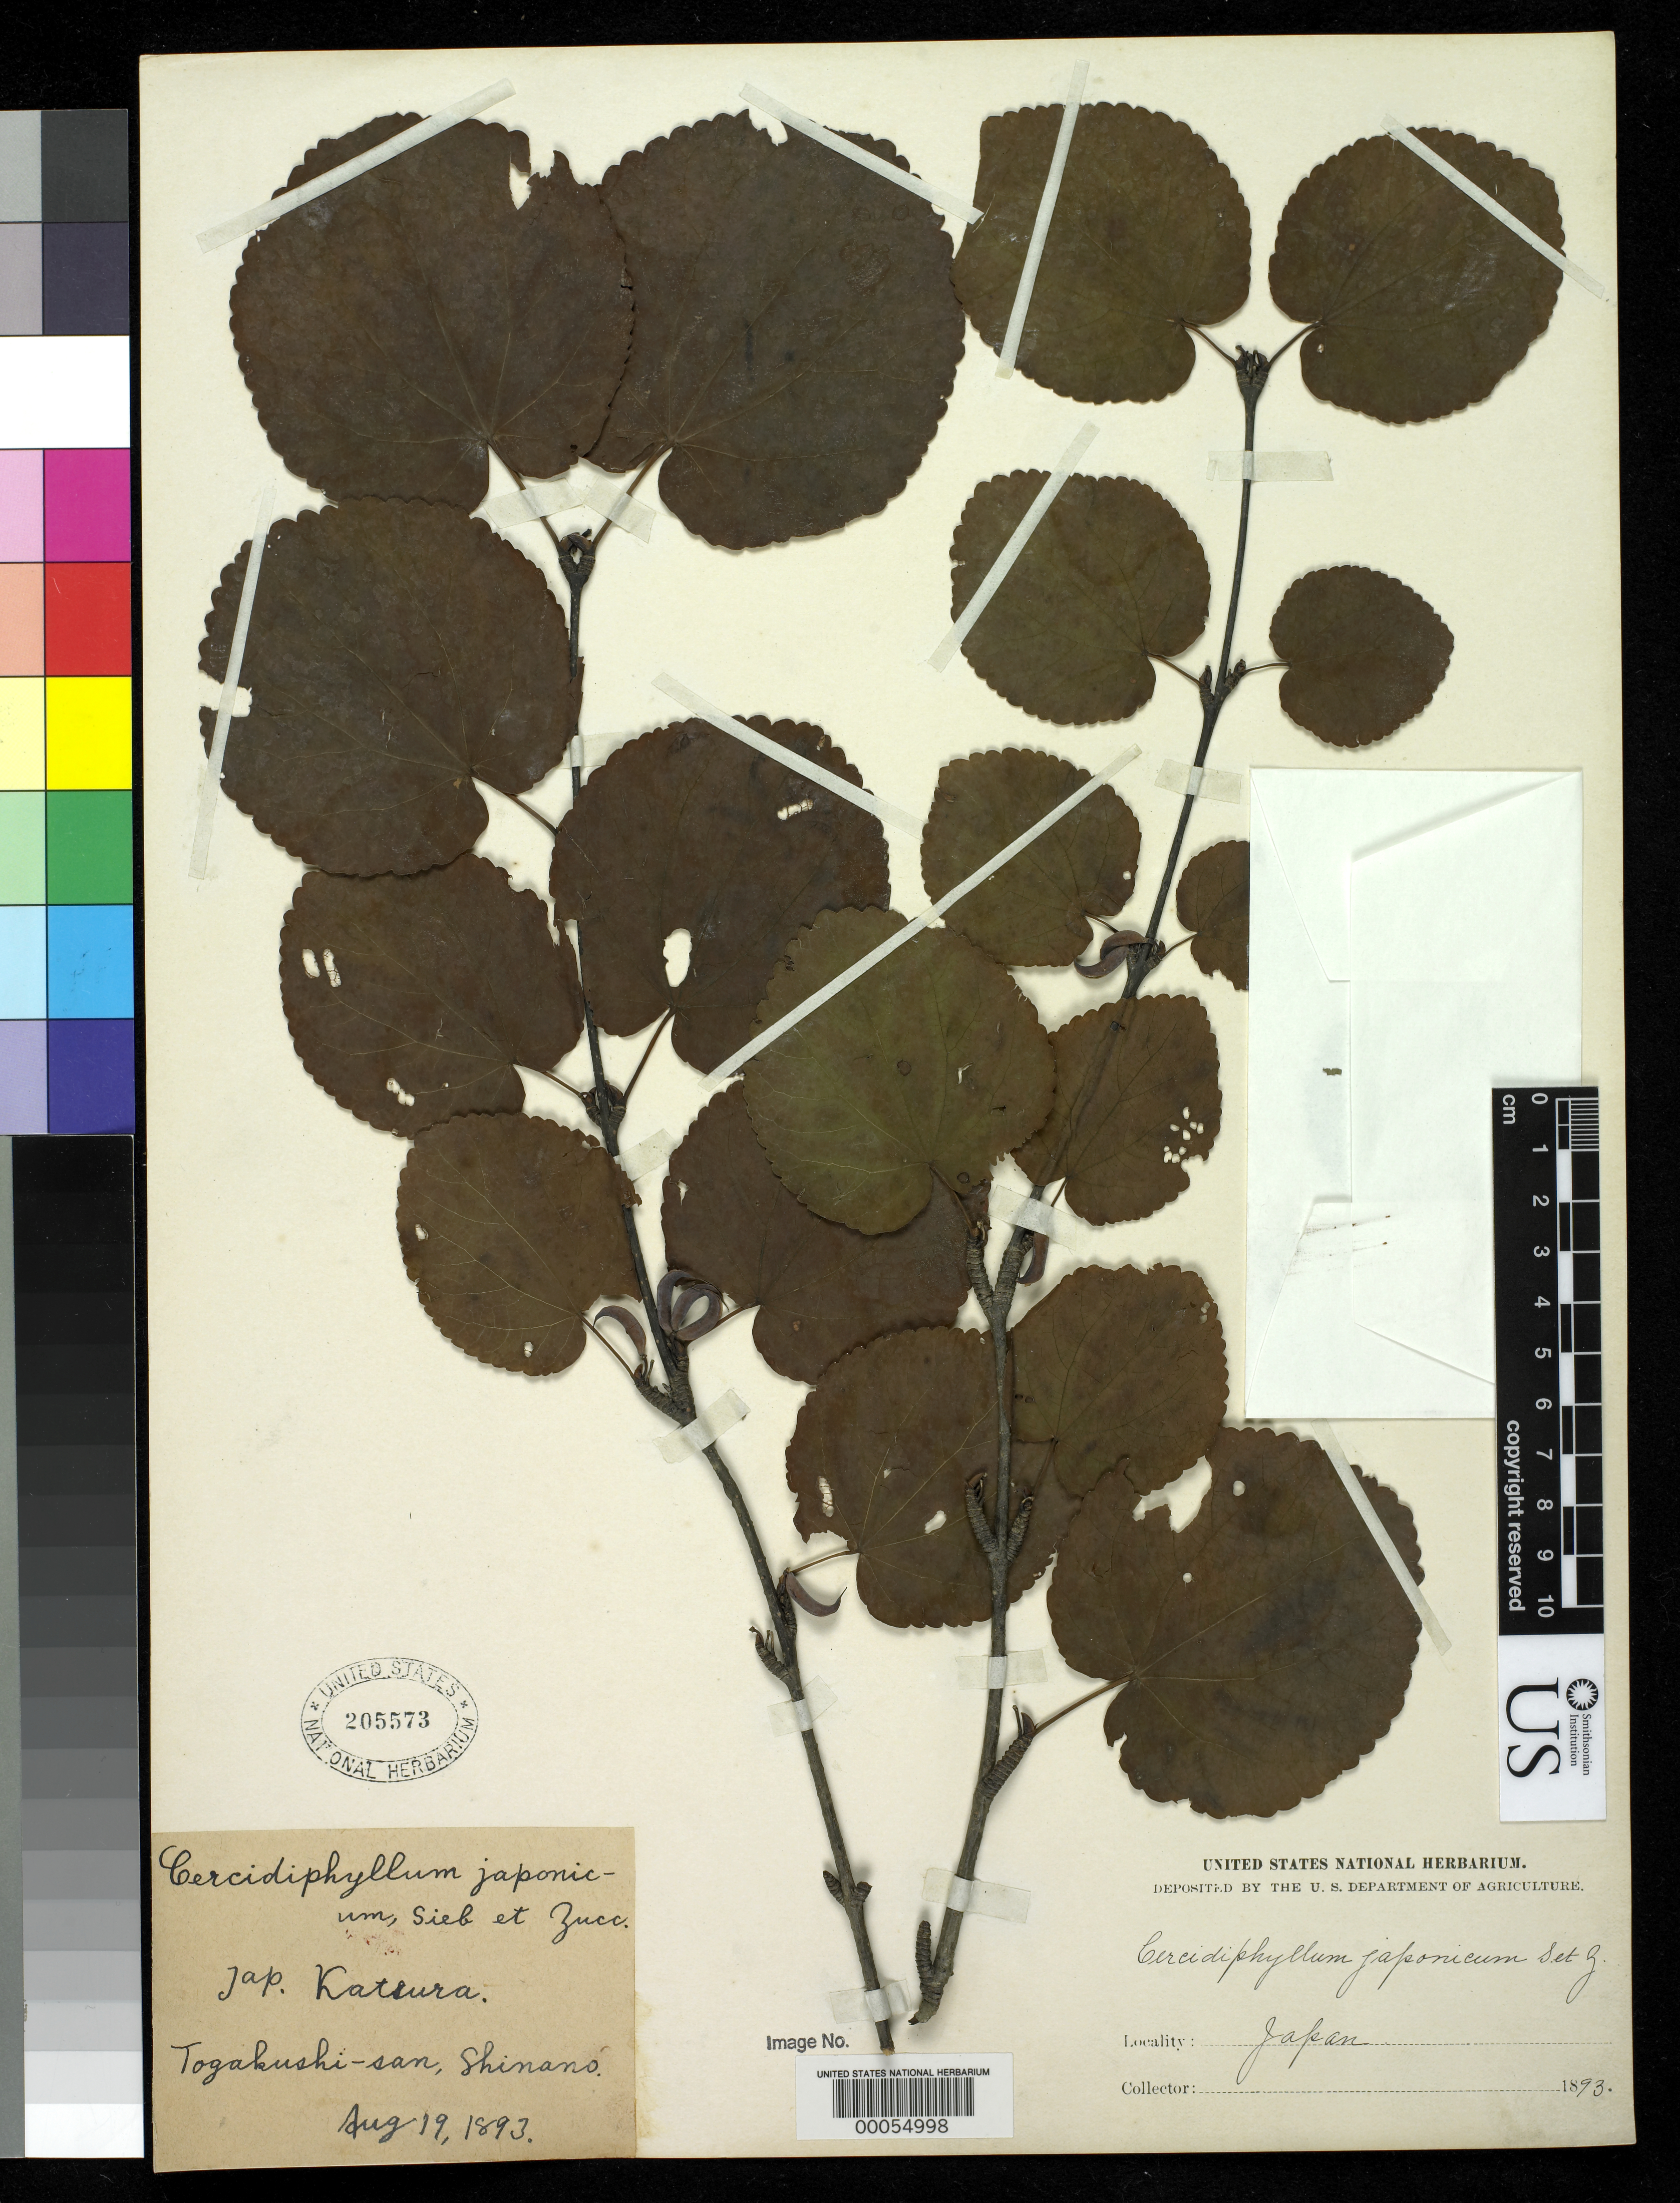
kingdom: Plantae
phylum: Tracheophyta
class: Magnoliopsida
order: Saxifragales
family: Cercidiphyllaceae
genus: Cercidiphyllum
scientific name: Cercidiphyllum japonicum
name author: Siebold & Zucc. ex J.J. Hoffm. & Schult. f.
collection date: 1893-08-19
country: Japan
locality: Togakushi-san, Shinano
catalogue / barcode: US 205573